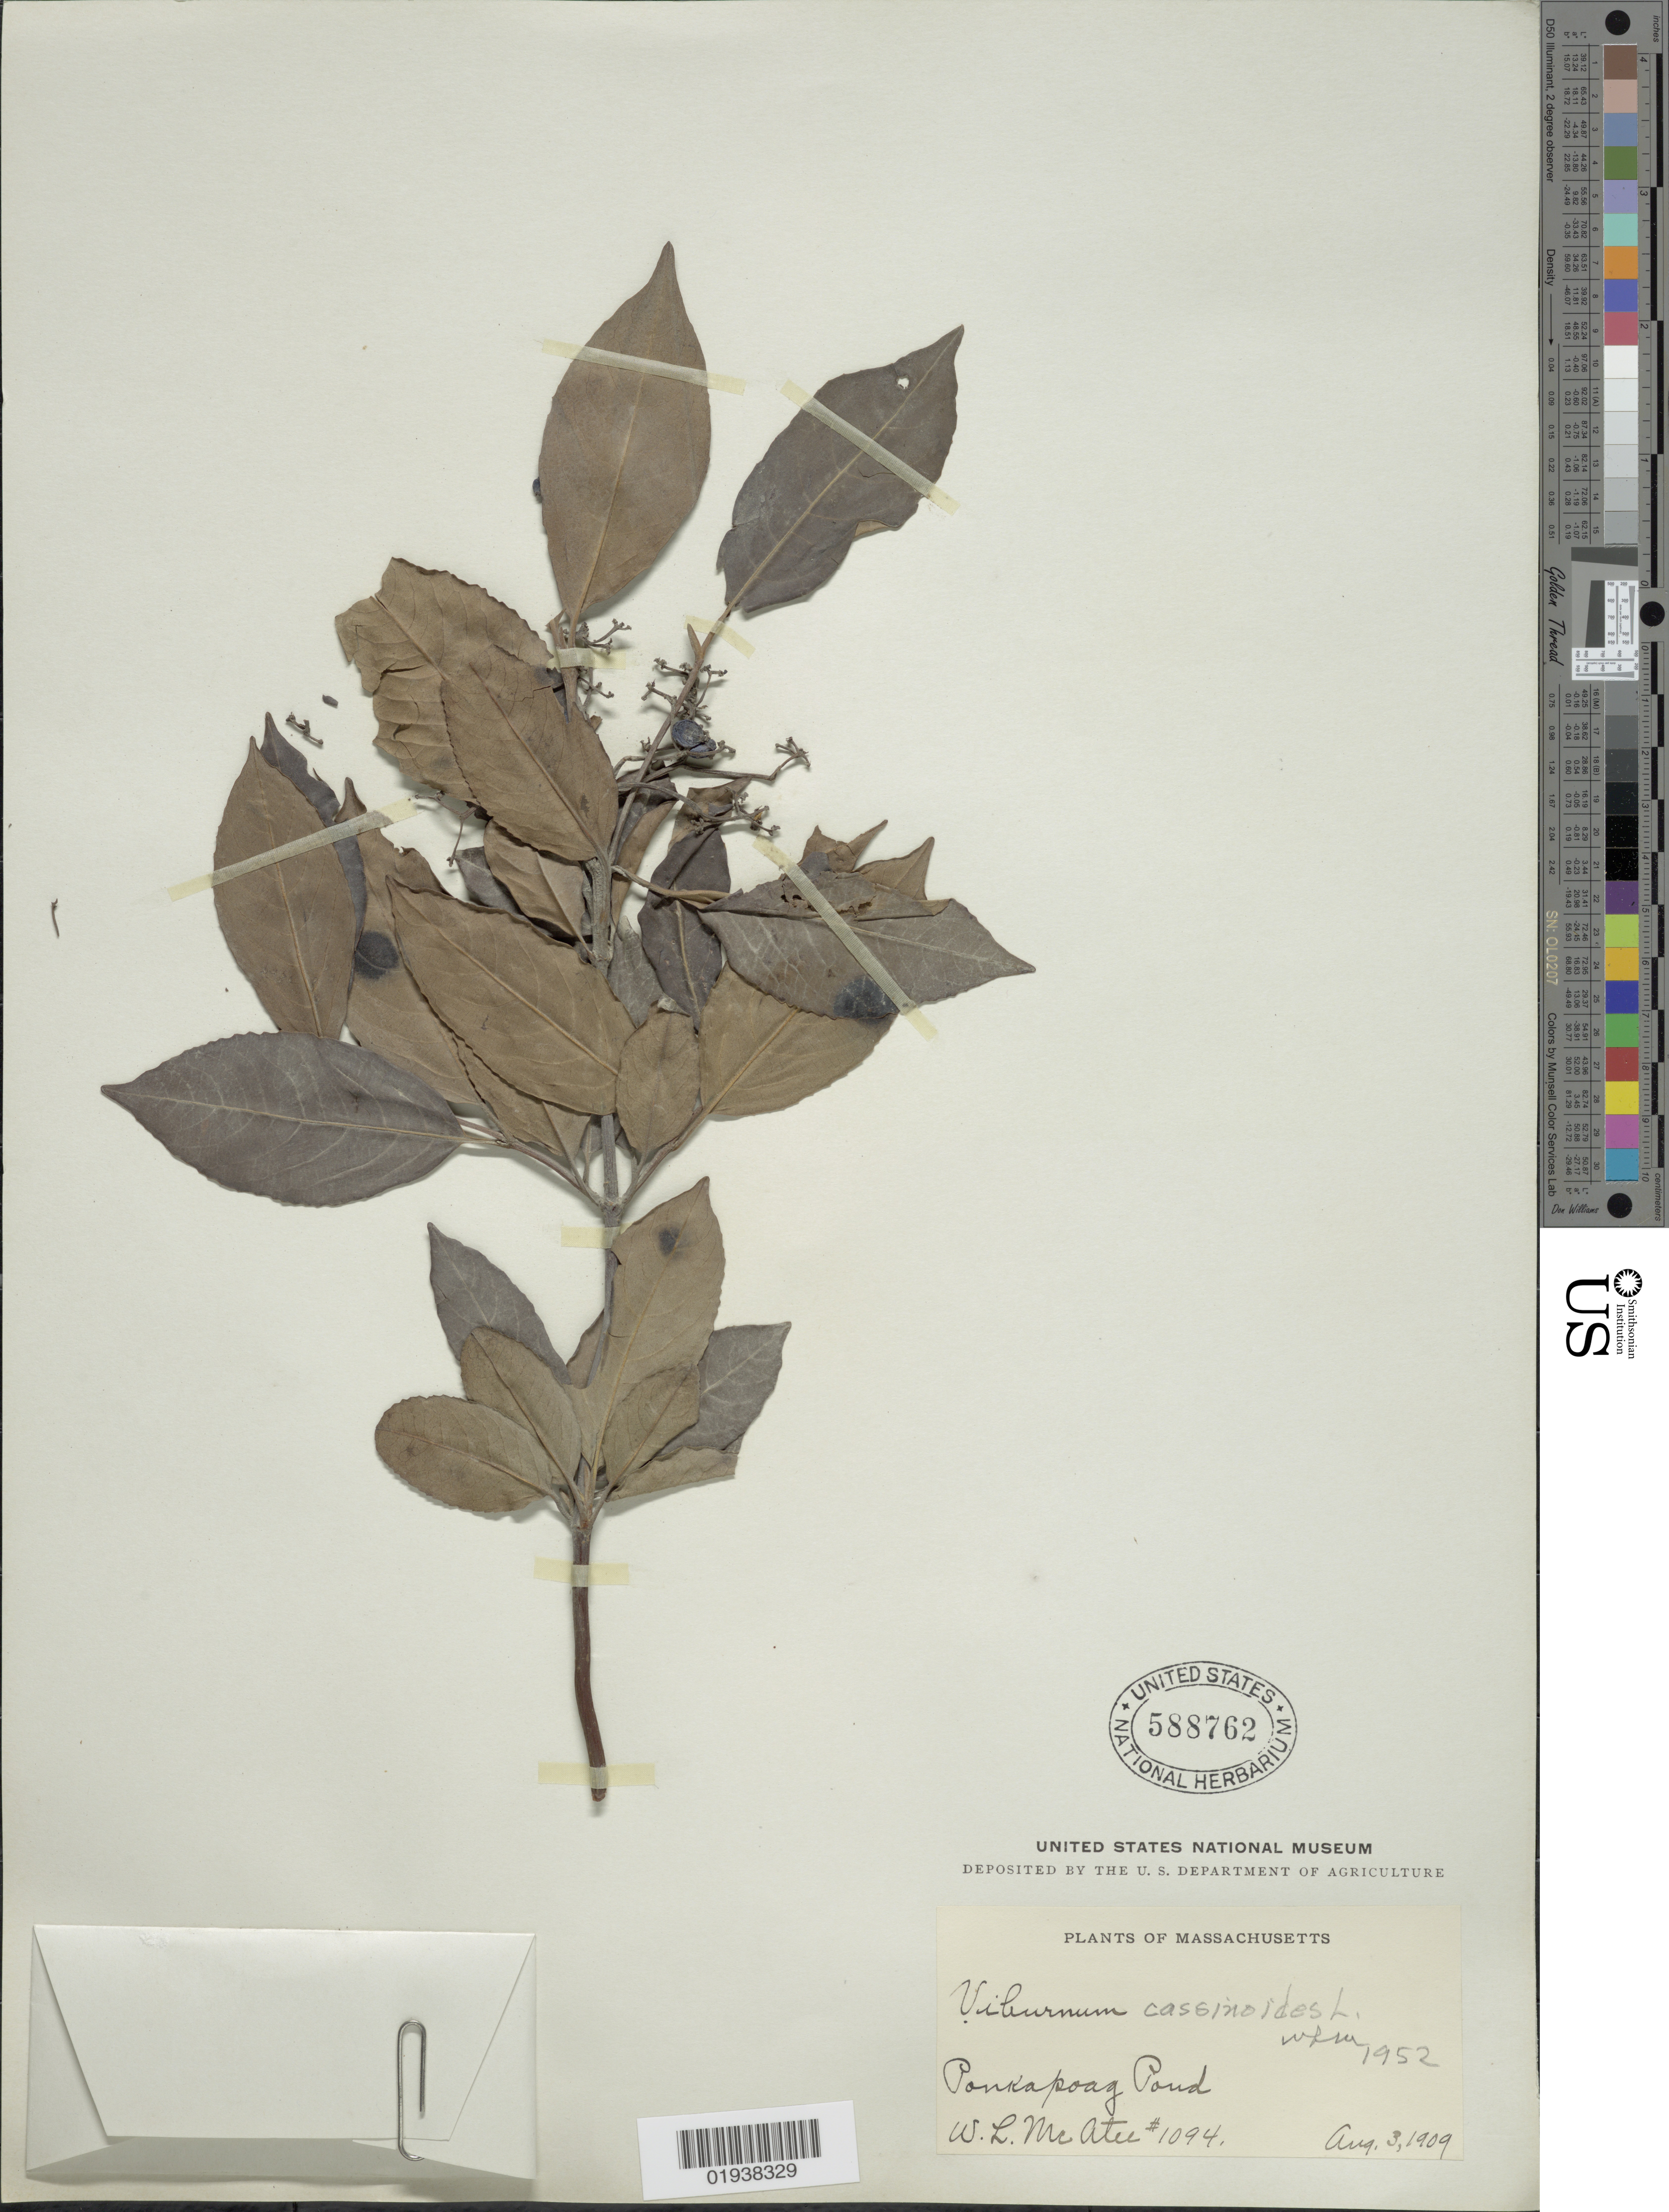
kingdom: Plantae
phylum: Tracheophyta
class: Magnoliopsida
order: Dipsacales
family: Viburnaceae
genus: Viburnum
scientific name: Viburnum cassinoides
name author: L.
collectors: W. McAtee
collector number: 1094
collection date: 1909-08-03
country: United States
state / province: Massachusetts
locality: Ponkapoag Pond.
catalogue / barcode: US 588762